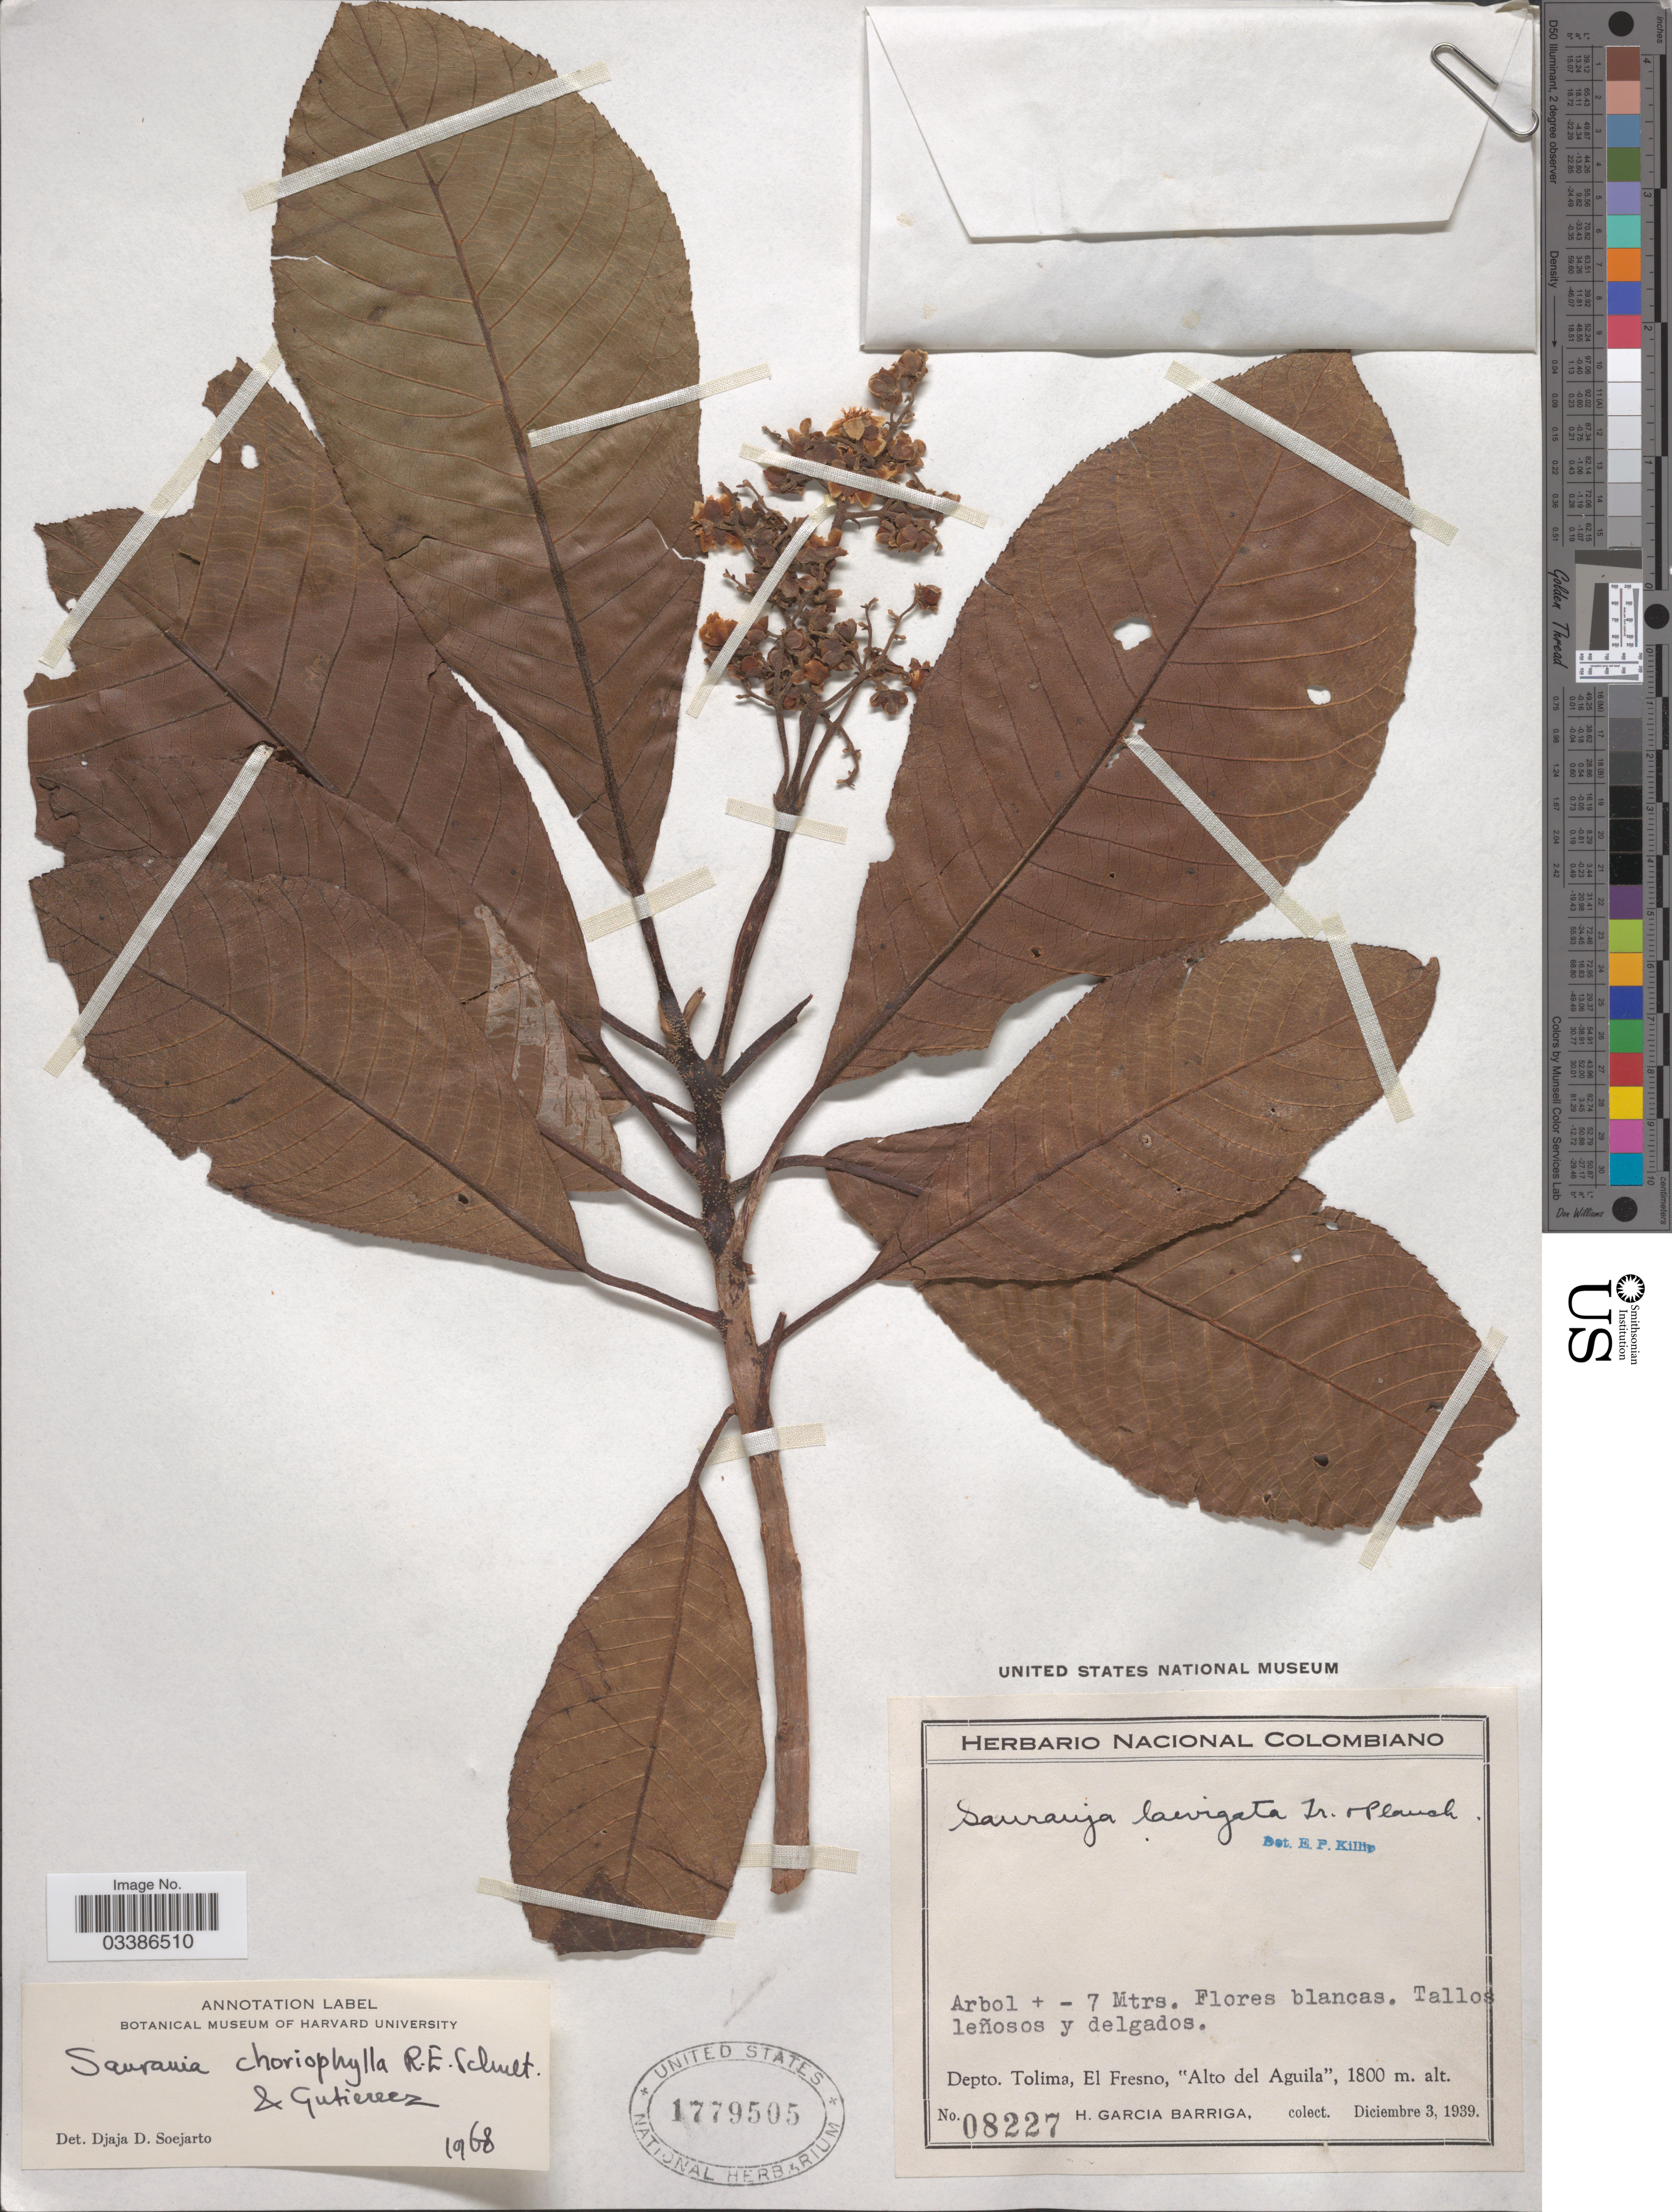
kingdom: Plantae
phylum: Tracheophyta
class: Magnoliopsida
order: Ericales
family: Actinidiaceae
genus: Saurauia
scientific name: Saurauia choriophylla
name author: R.E. Schult. & Gutiérrez V.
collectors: H. García Barriga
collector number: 08227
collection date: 1939-12-03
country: Colombia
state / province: Tolima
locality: Depto. Tolima, El Fresno, "Alto del Aguila".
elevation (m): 1800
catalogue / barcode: US 1779505